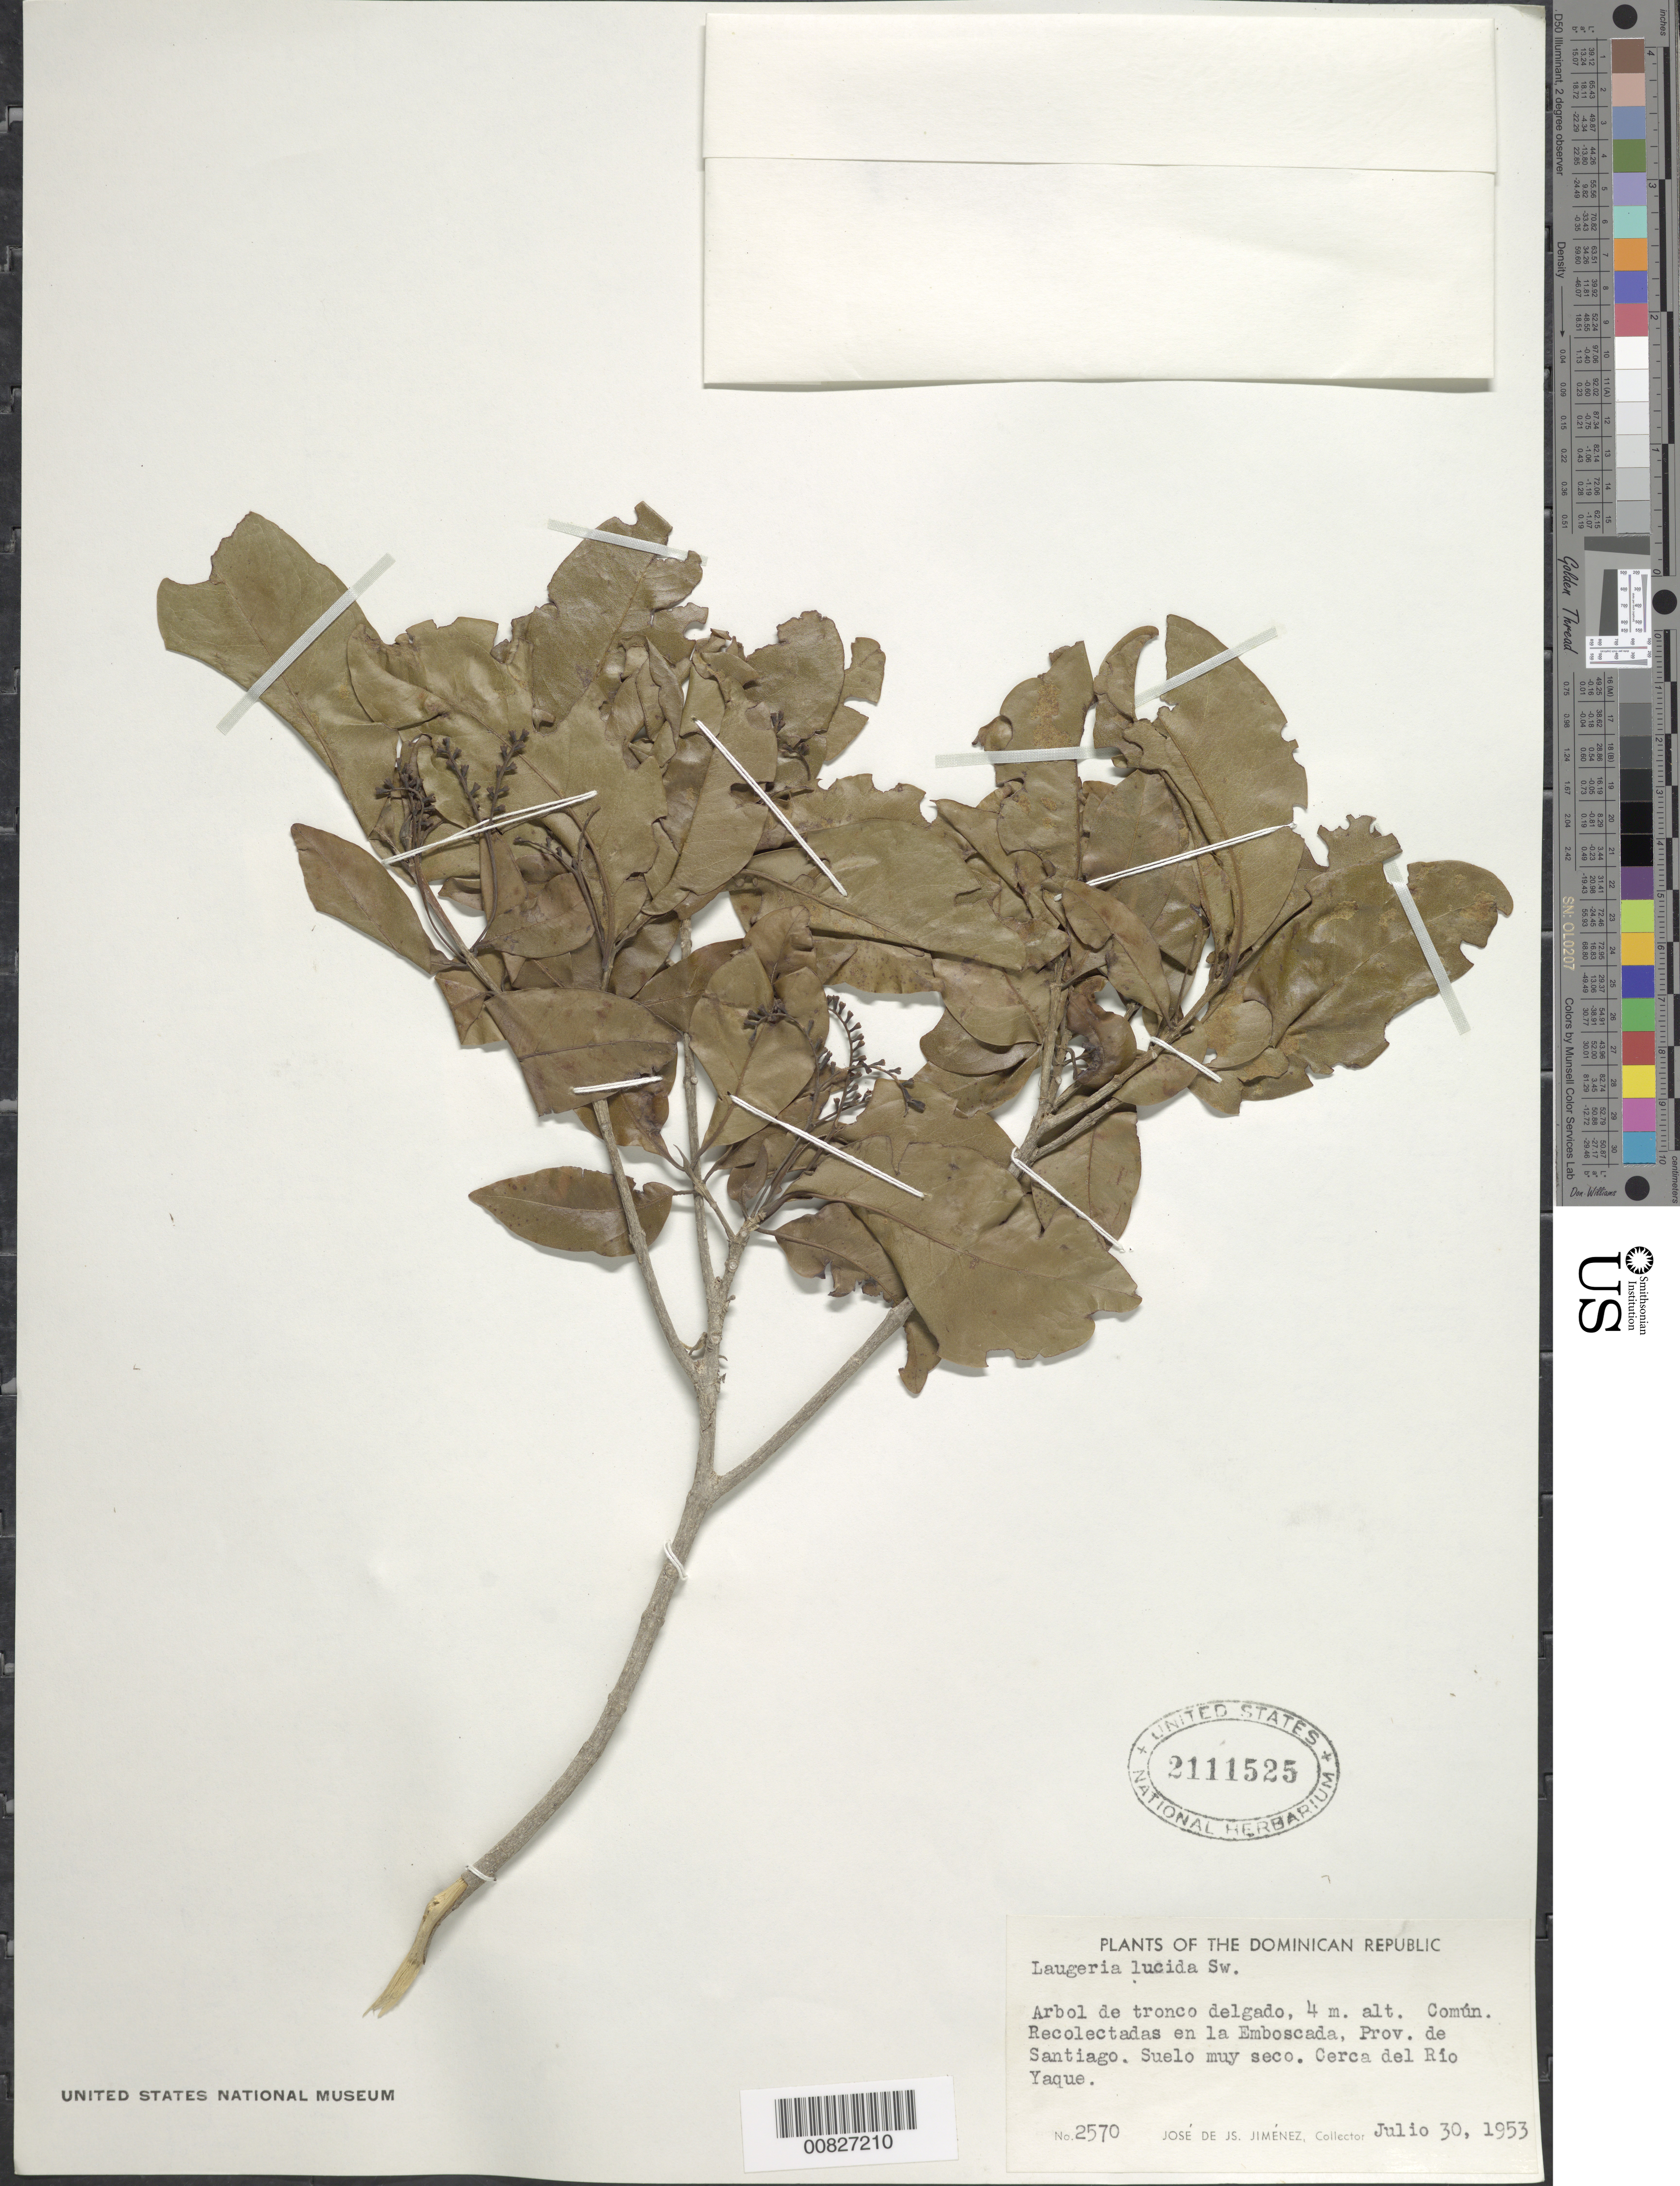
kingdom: Plantae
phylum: Tracheophyta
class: Magnoliopsida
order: Gentianales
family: Rubiaceae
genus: Stenostomum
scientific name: Stenostomum lucidum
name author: (Sw.) C.F. Gaertn.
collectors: J. J. Jiménez Almonte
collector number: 2570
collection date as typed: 30 Jul 1953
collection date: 1953-07-30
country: Dominican Republic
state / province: Santiago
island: Hispaniola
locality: En La Emboscada, cerca del Río Yaque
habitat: Suelo muy seco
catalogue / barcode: US 2111525